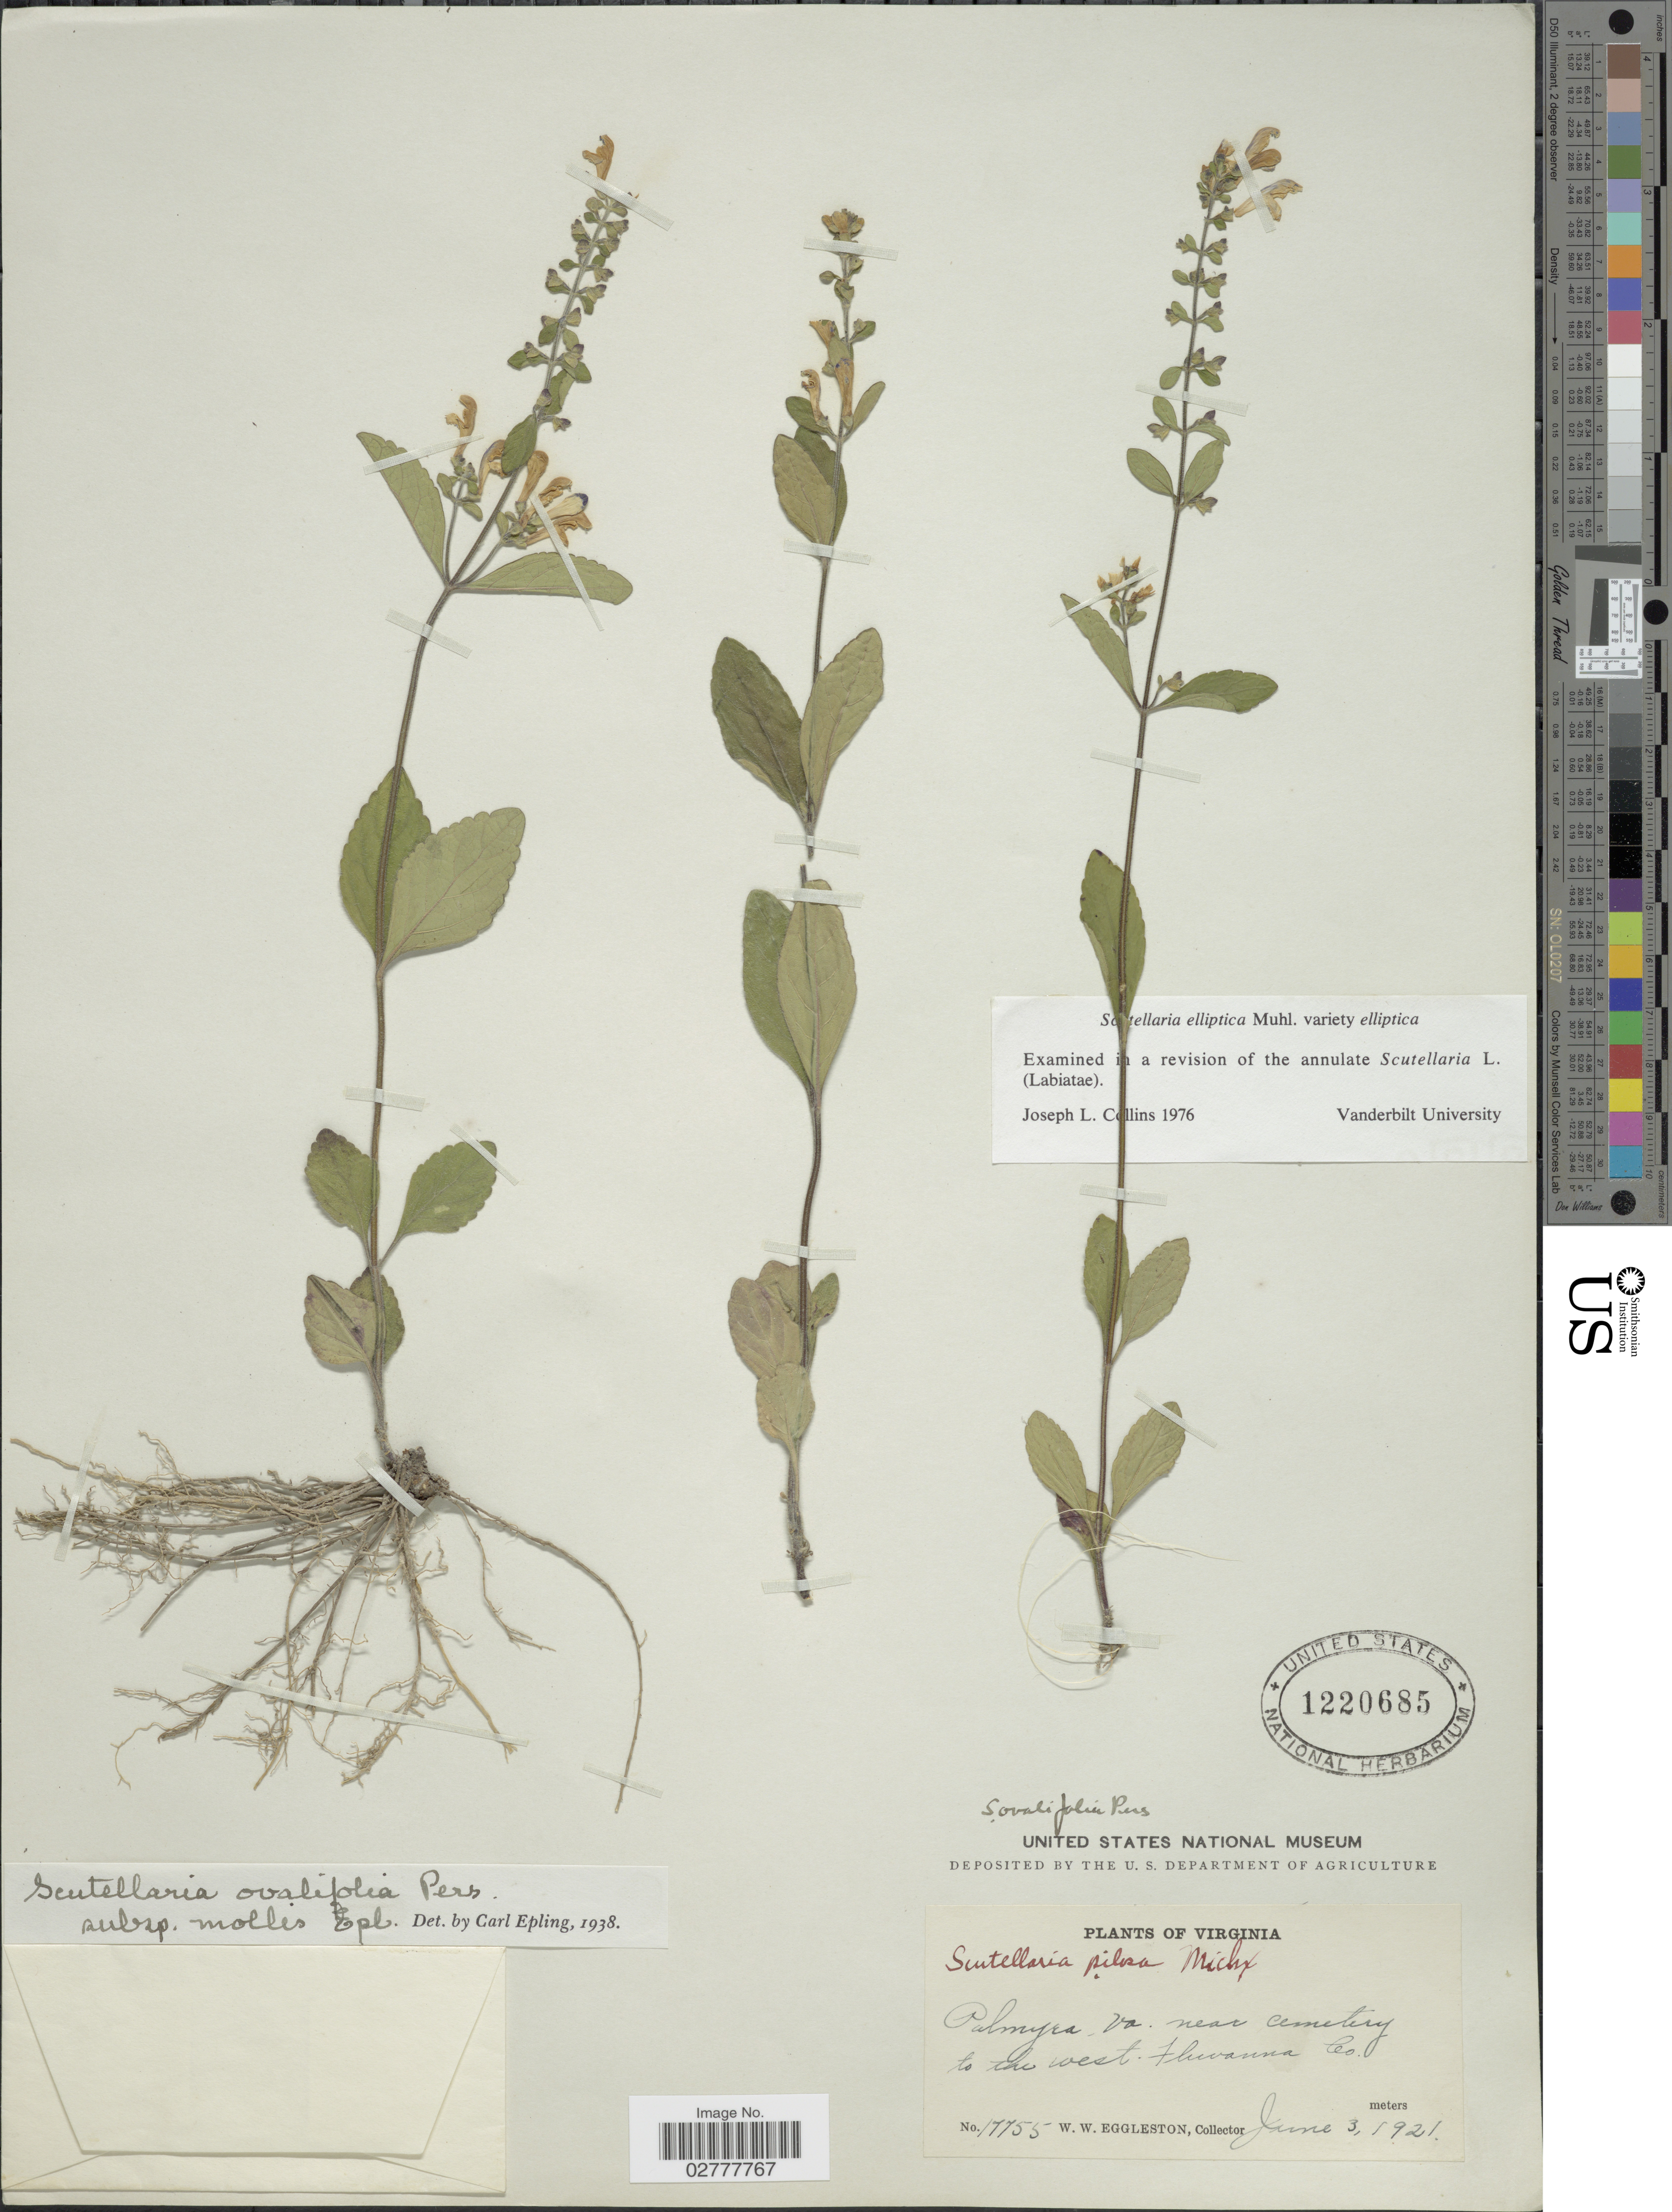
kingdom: Plantae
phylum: Tracheophyta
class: Magnoliopsida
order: Lamiales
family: Lamiaceae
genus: Scutellaria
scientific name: Scutellaria elliptica var. elliptica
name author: Muhl.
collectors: W. W. Eggleston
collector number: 17755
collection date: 1921-06-03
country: United States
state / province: Virginia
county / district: Fluvanna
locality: Palmyra, Va. near cemetery to the west, Fluvanna Co.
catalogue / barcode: US 1220685